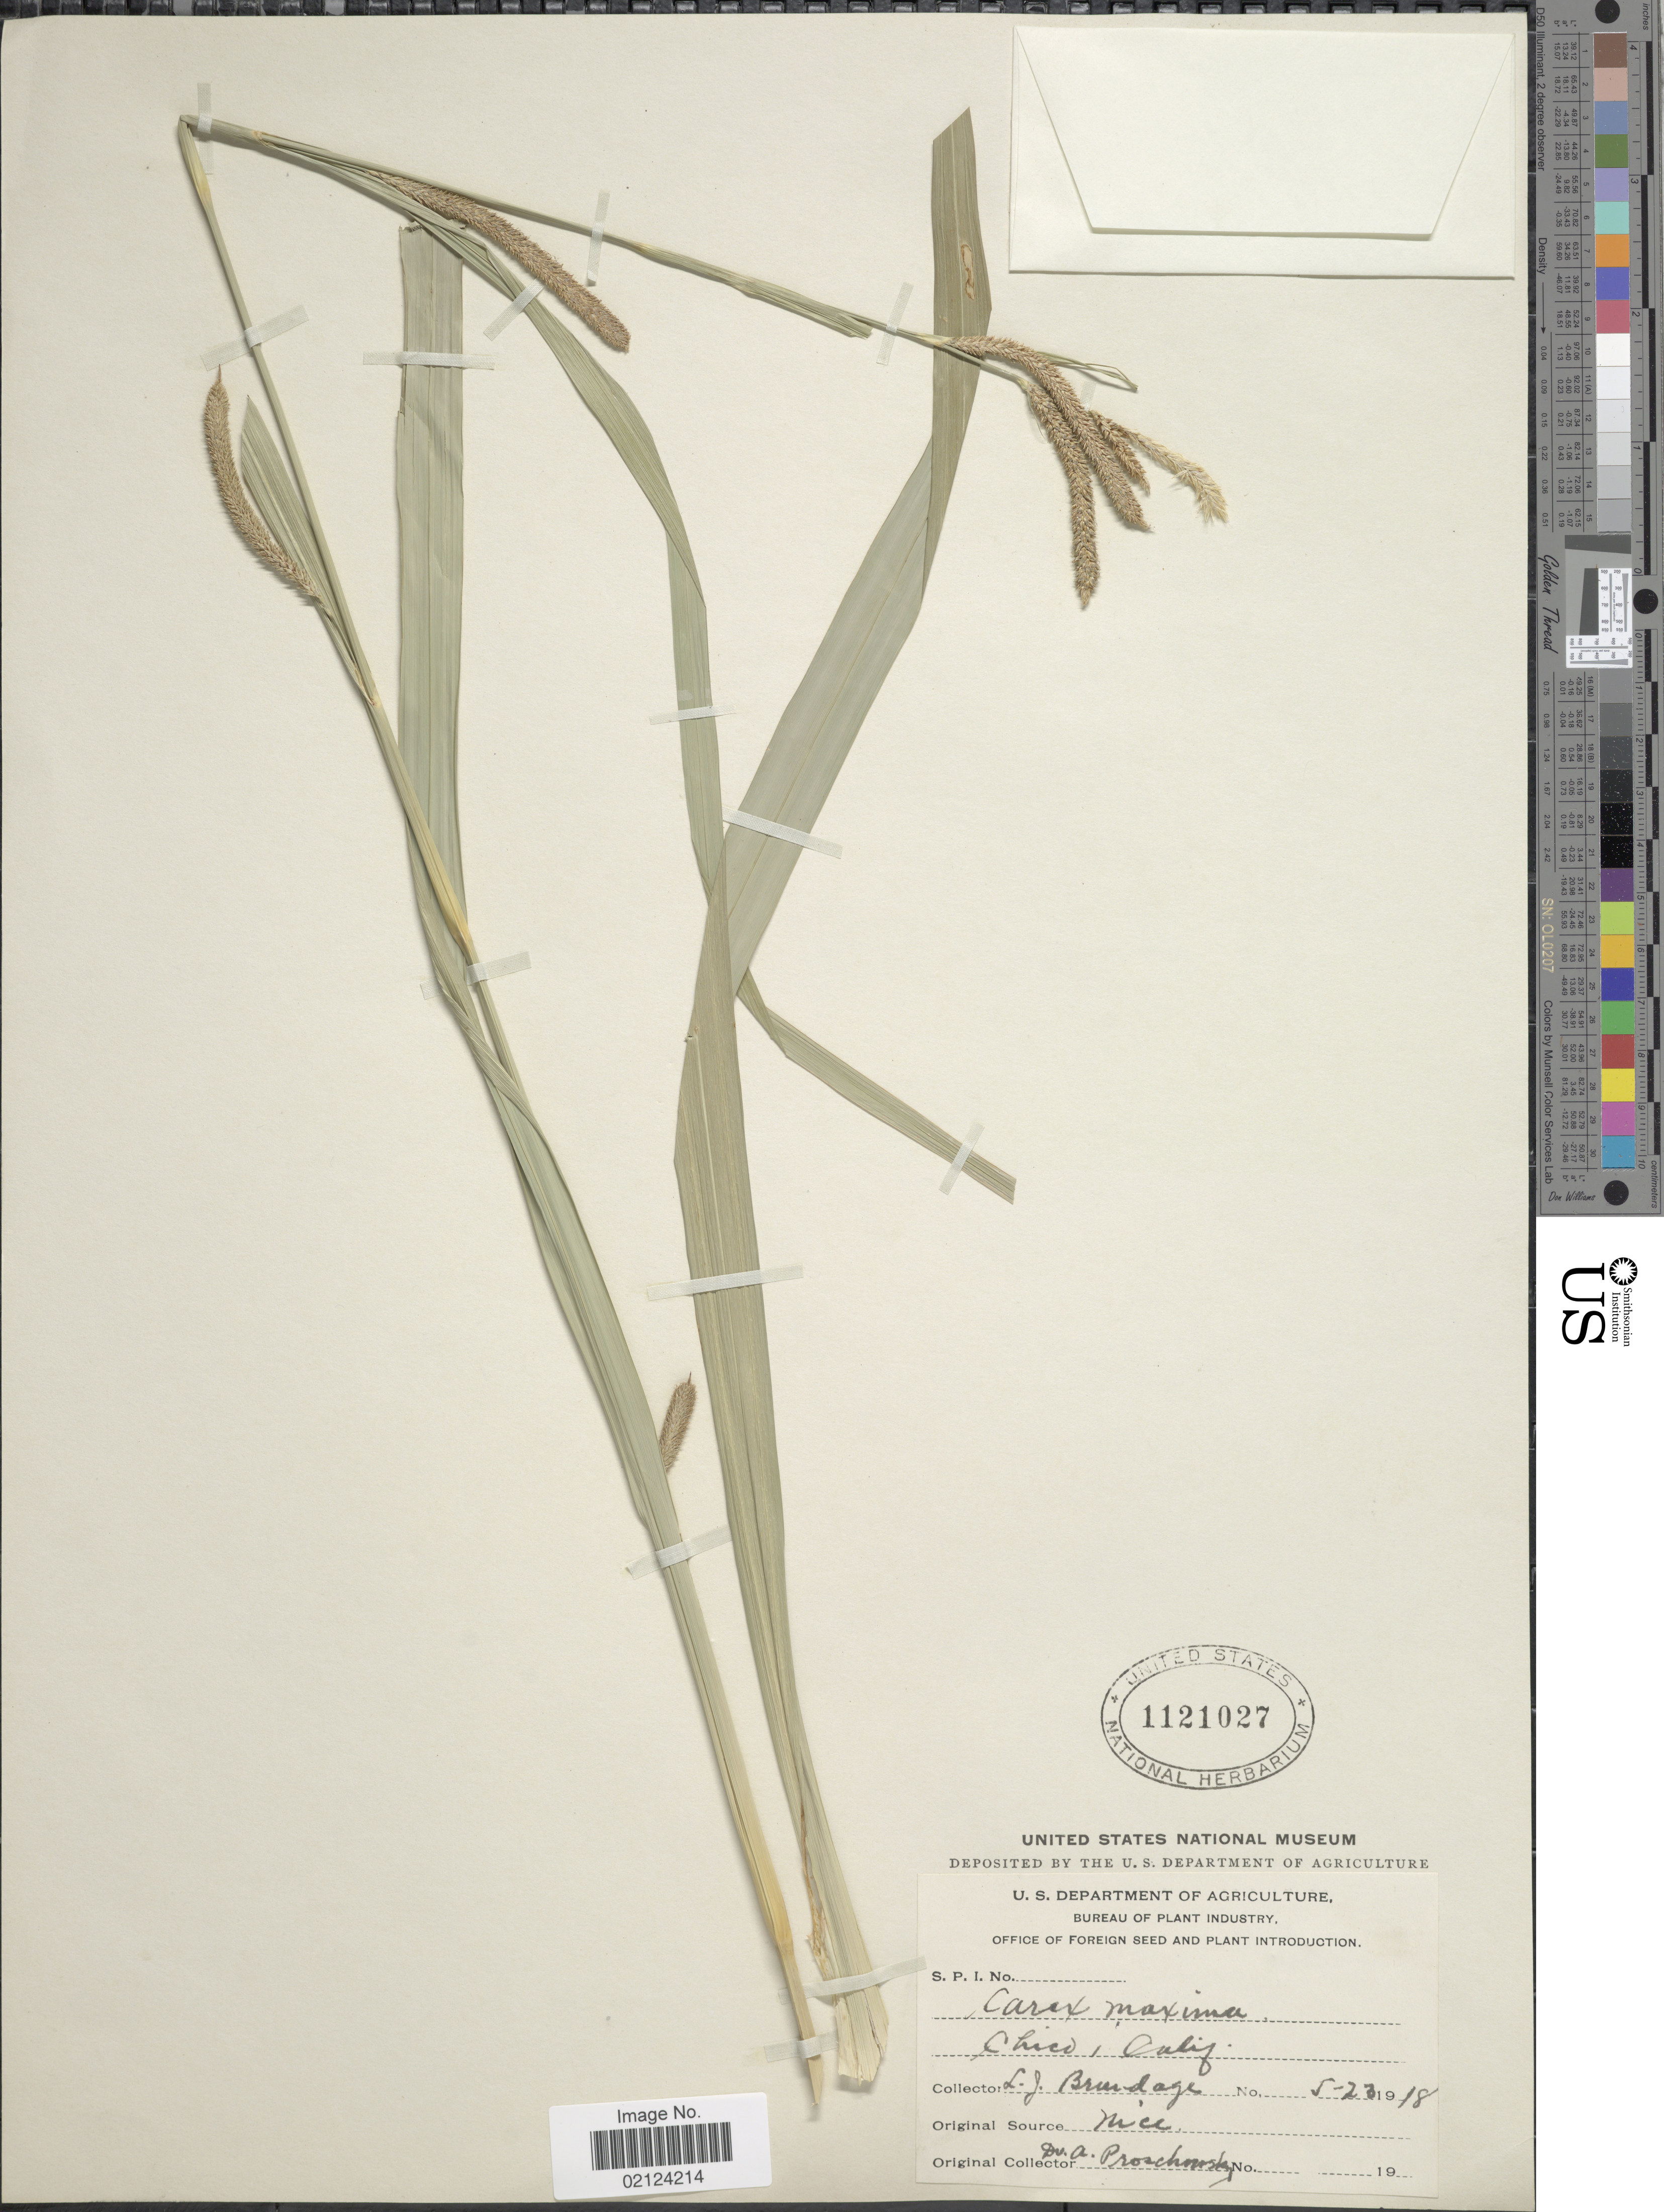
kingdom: Plantae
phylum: Tracheophyta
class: Liliopsida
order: Poales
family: Cyperaceae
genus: Carex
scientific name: Carex pendula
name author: Huds.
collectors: L. Brundage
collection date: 1918-05-23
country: United States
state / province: California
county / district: Butte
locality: Chico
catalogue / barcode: US 1121027